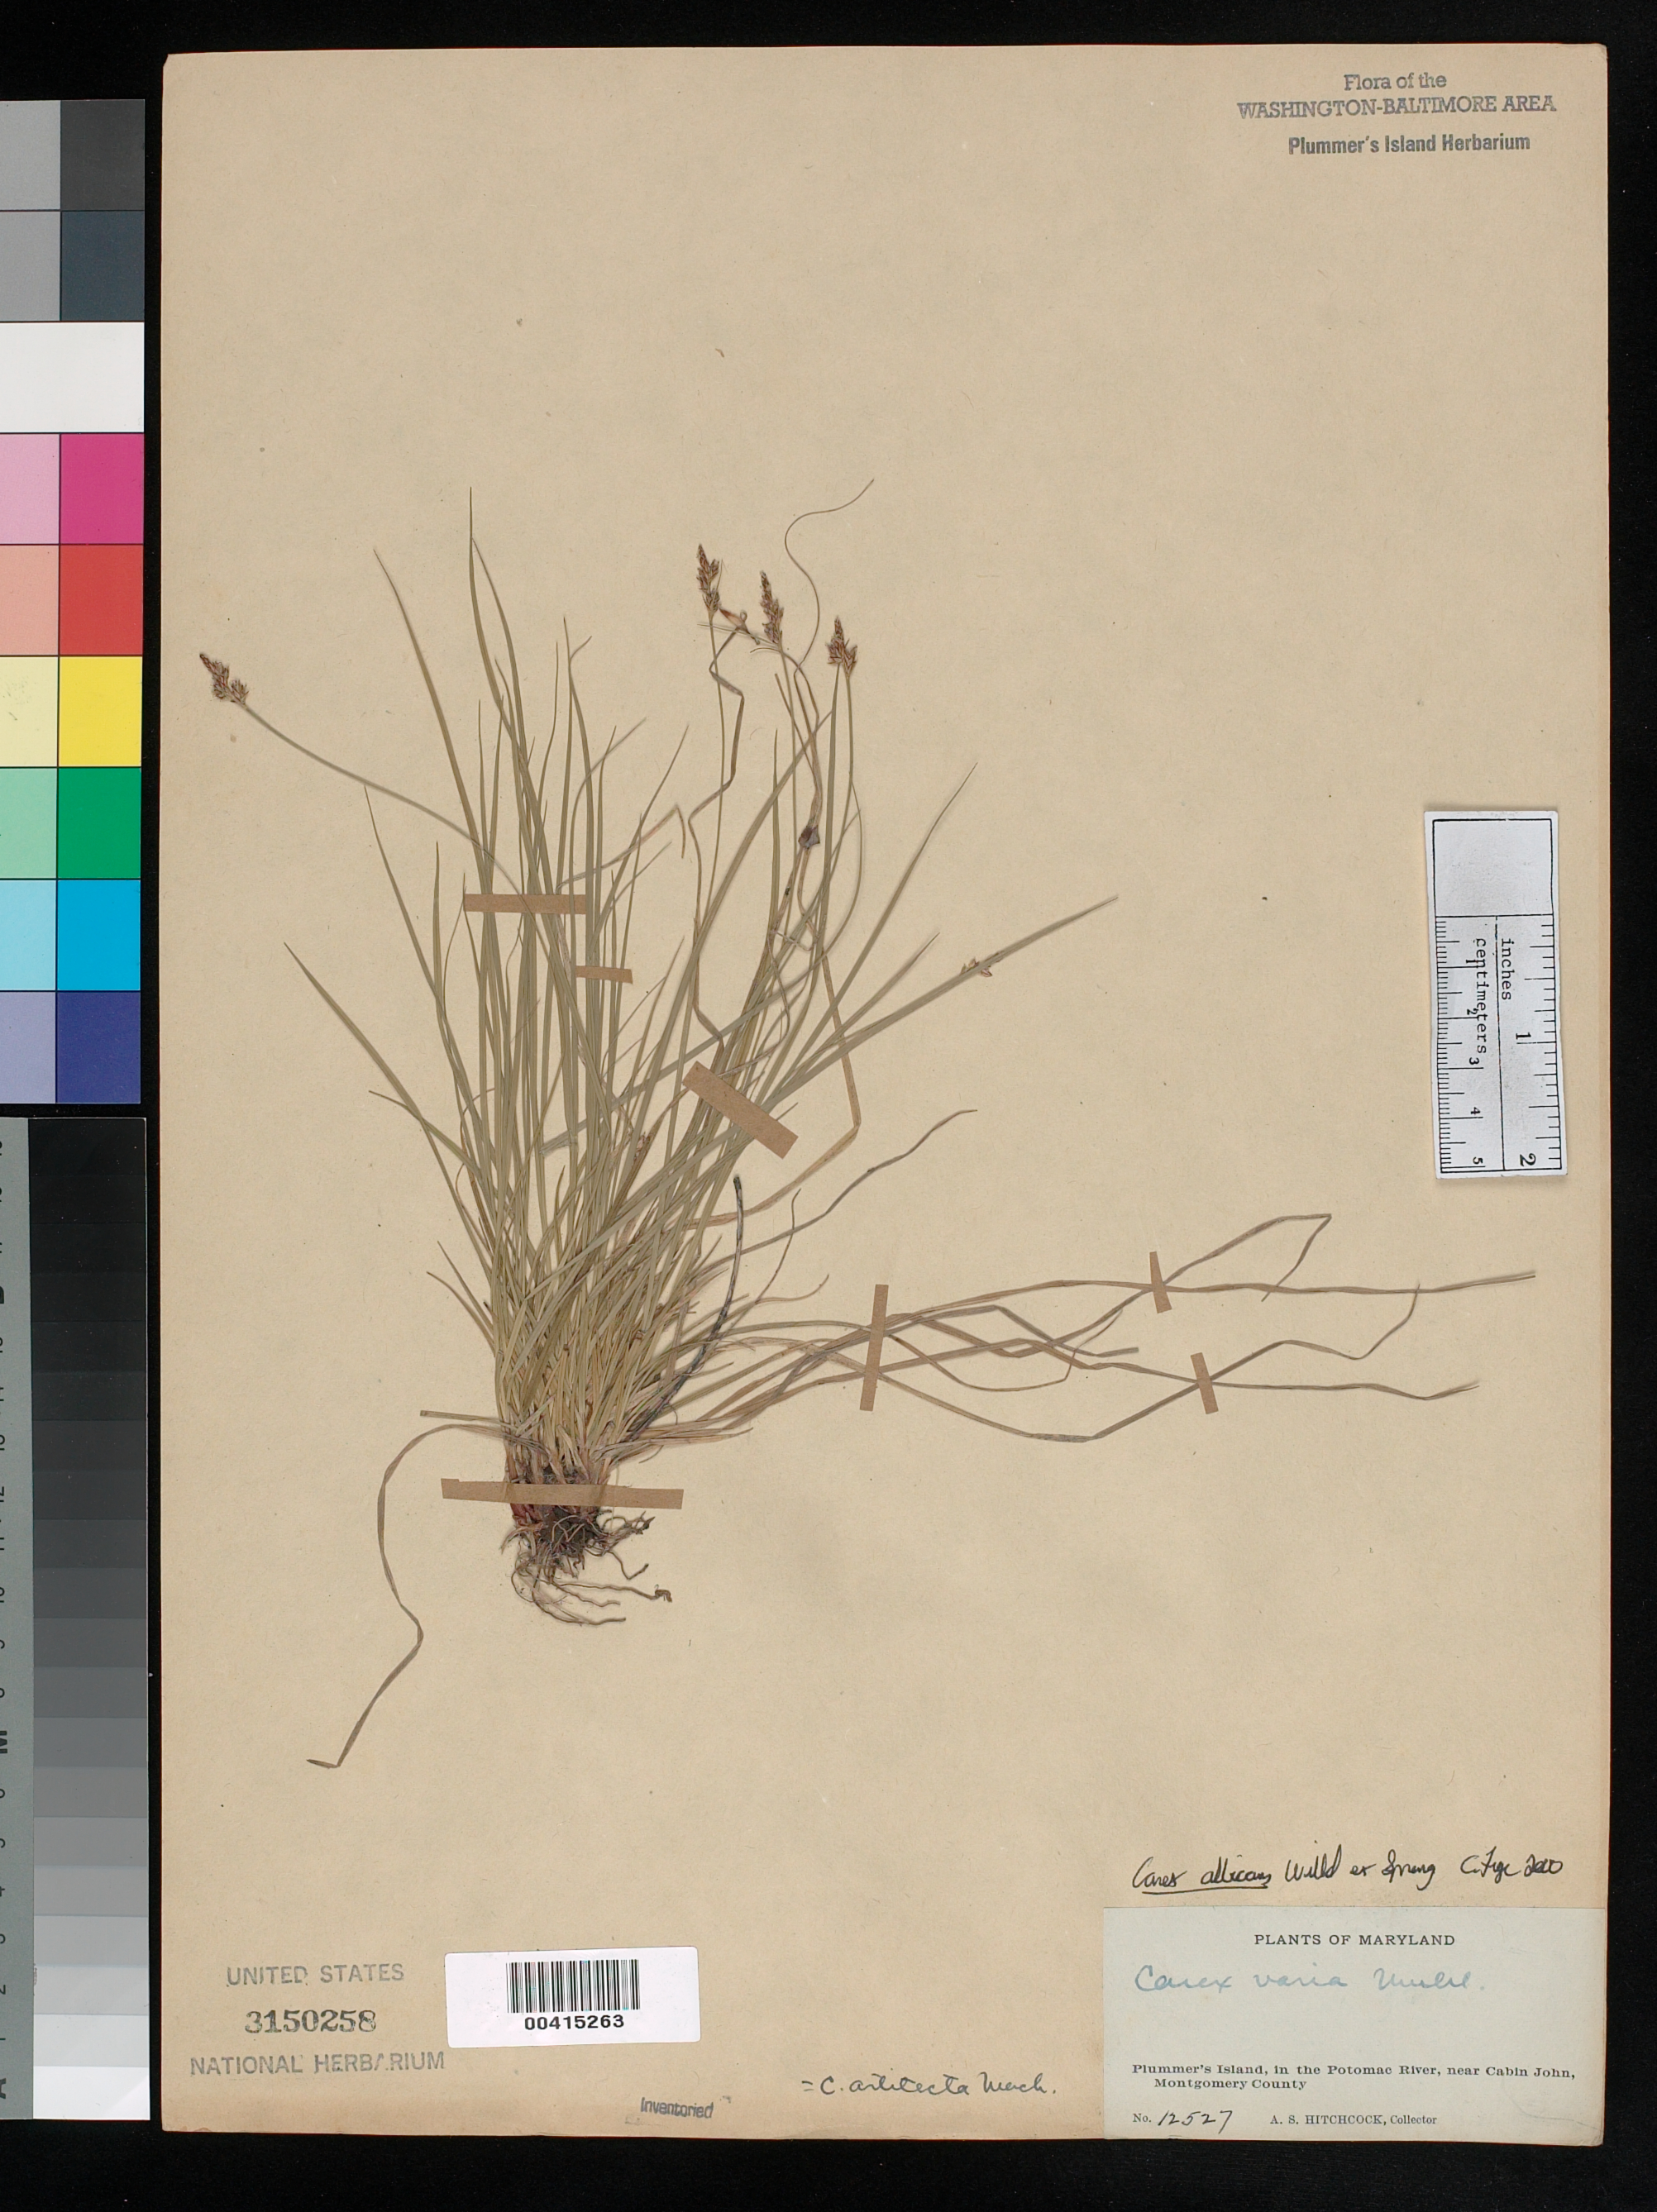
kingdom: Plantae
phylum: Tracheophyta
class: Liliopsida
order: Poales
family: Cyperaceae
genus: Carex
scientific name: Carex albicans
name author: Willd. ex Spreng.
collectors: A. S. Hitchcock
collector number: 12527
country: United States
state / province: Maryland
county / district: Montgomery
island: Plummers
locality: Plummer's Island Plummers Island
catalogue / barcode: US 3150258